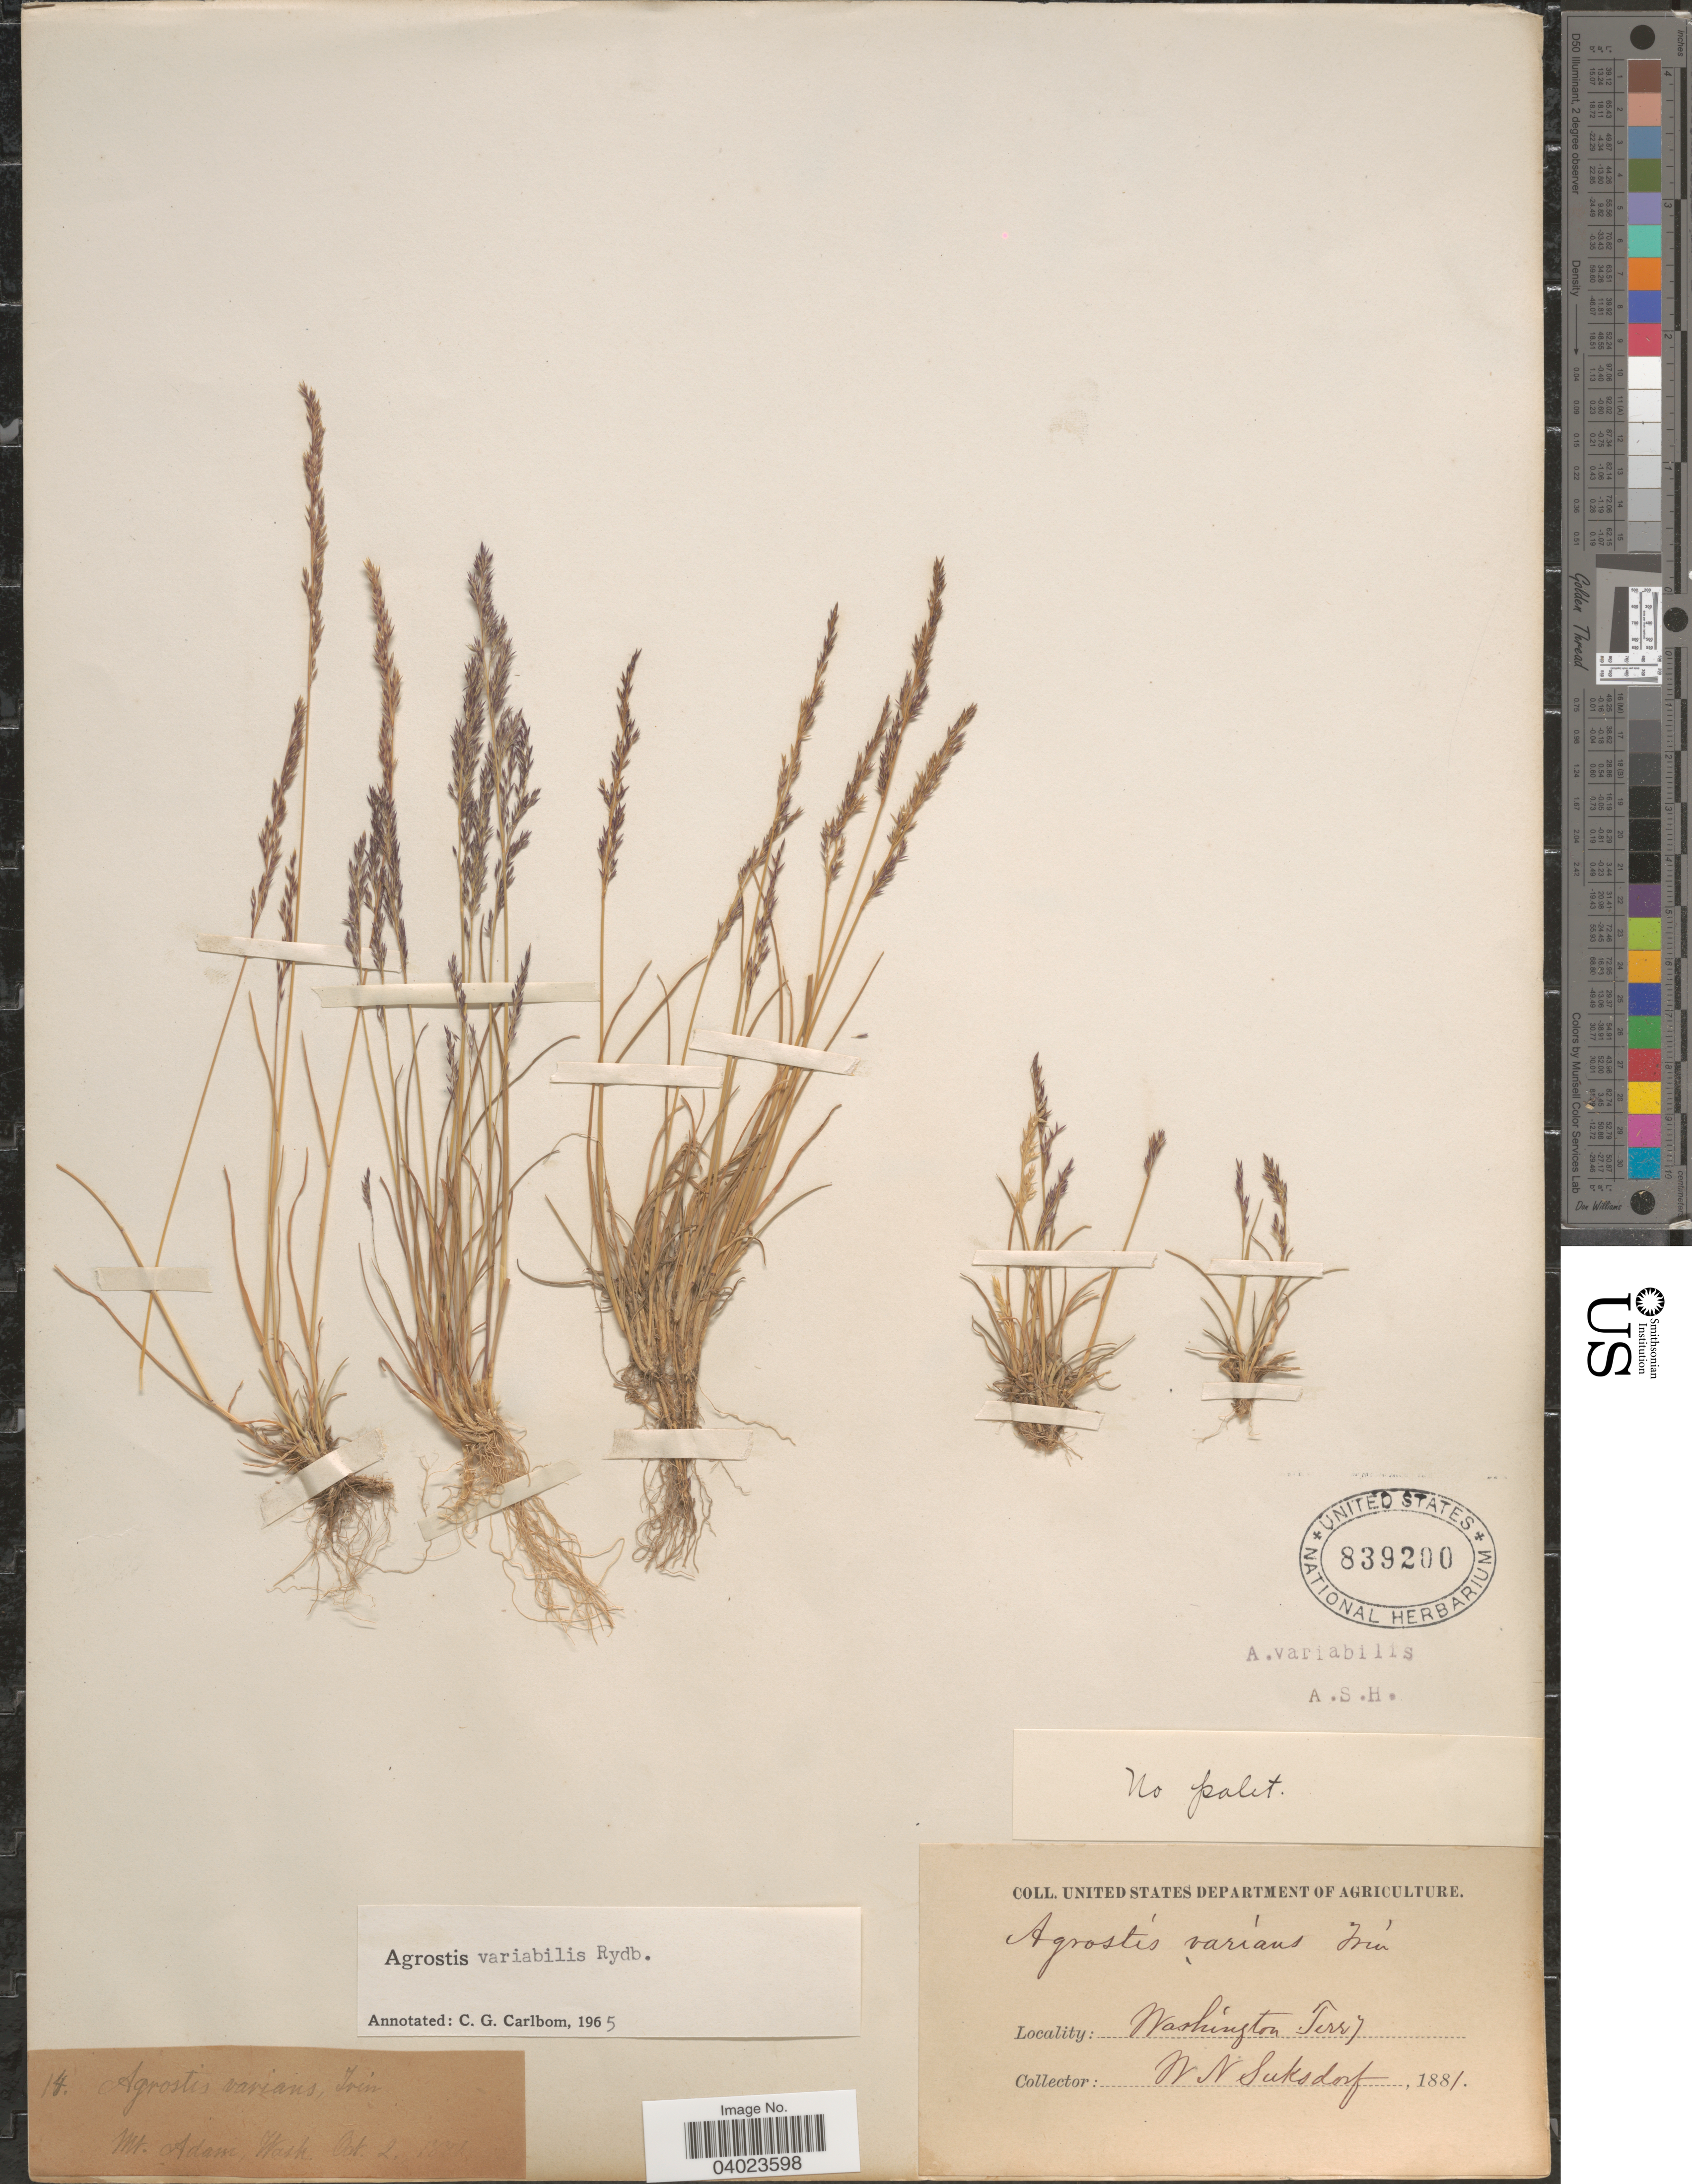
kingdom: Plantae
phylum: Tracheophyta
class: Liliopsida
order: Poales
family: Poaceae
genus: Agrostis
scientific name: Agrostis variabilis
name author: Rydb.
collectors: W. N. Suksdorf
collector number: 14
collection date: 1881-10-02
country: United States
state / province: Washington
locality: Mt. Adam.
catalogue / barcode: US 839200